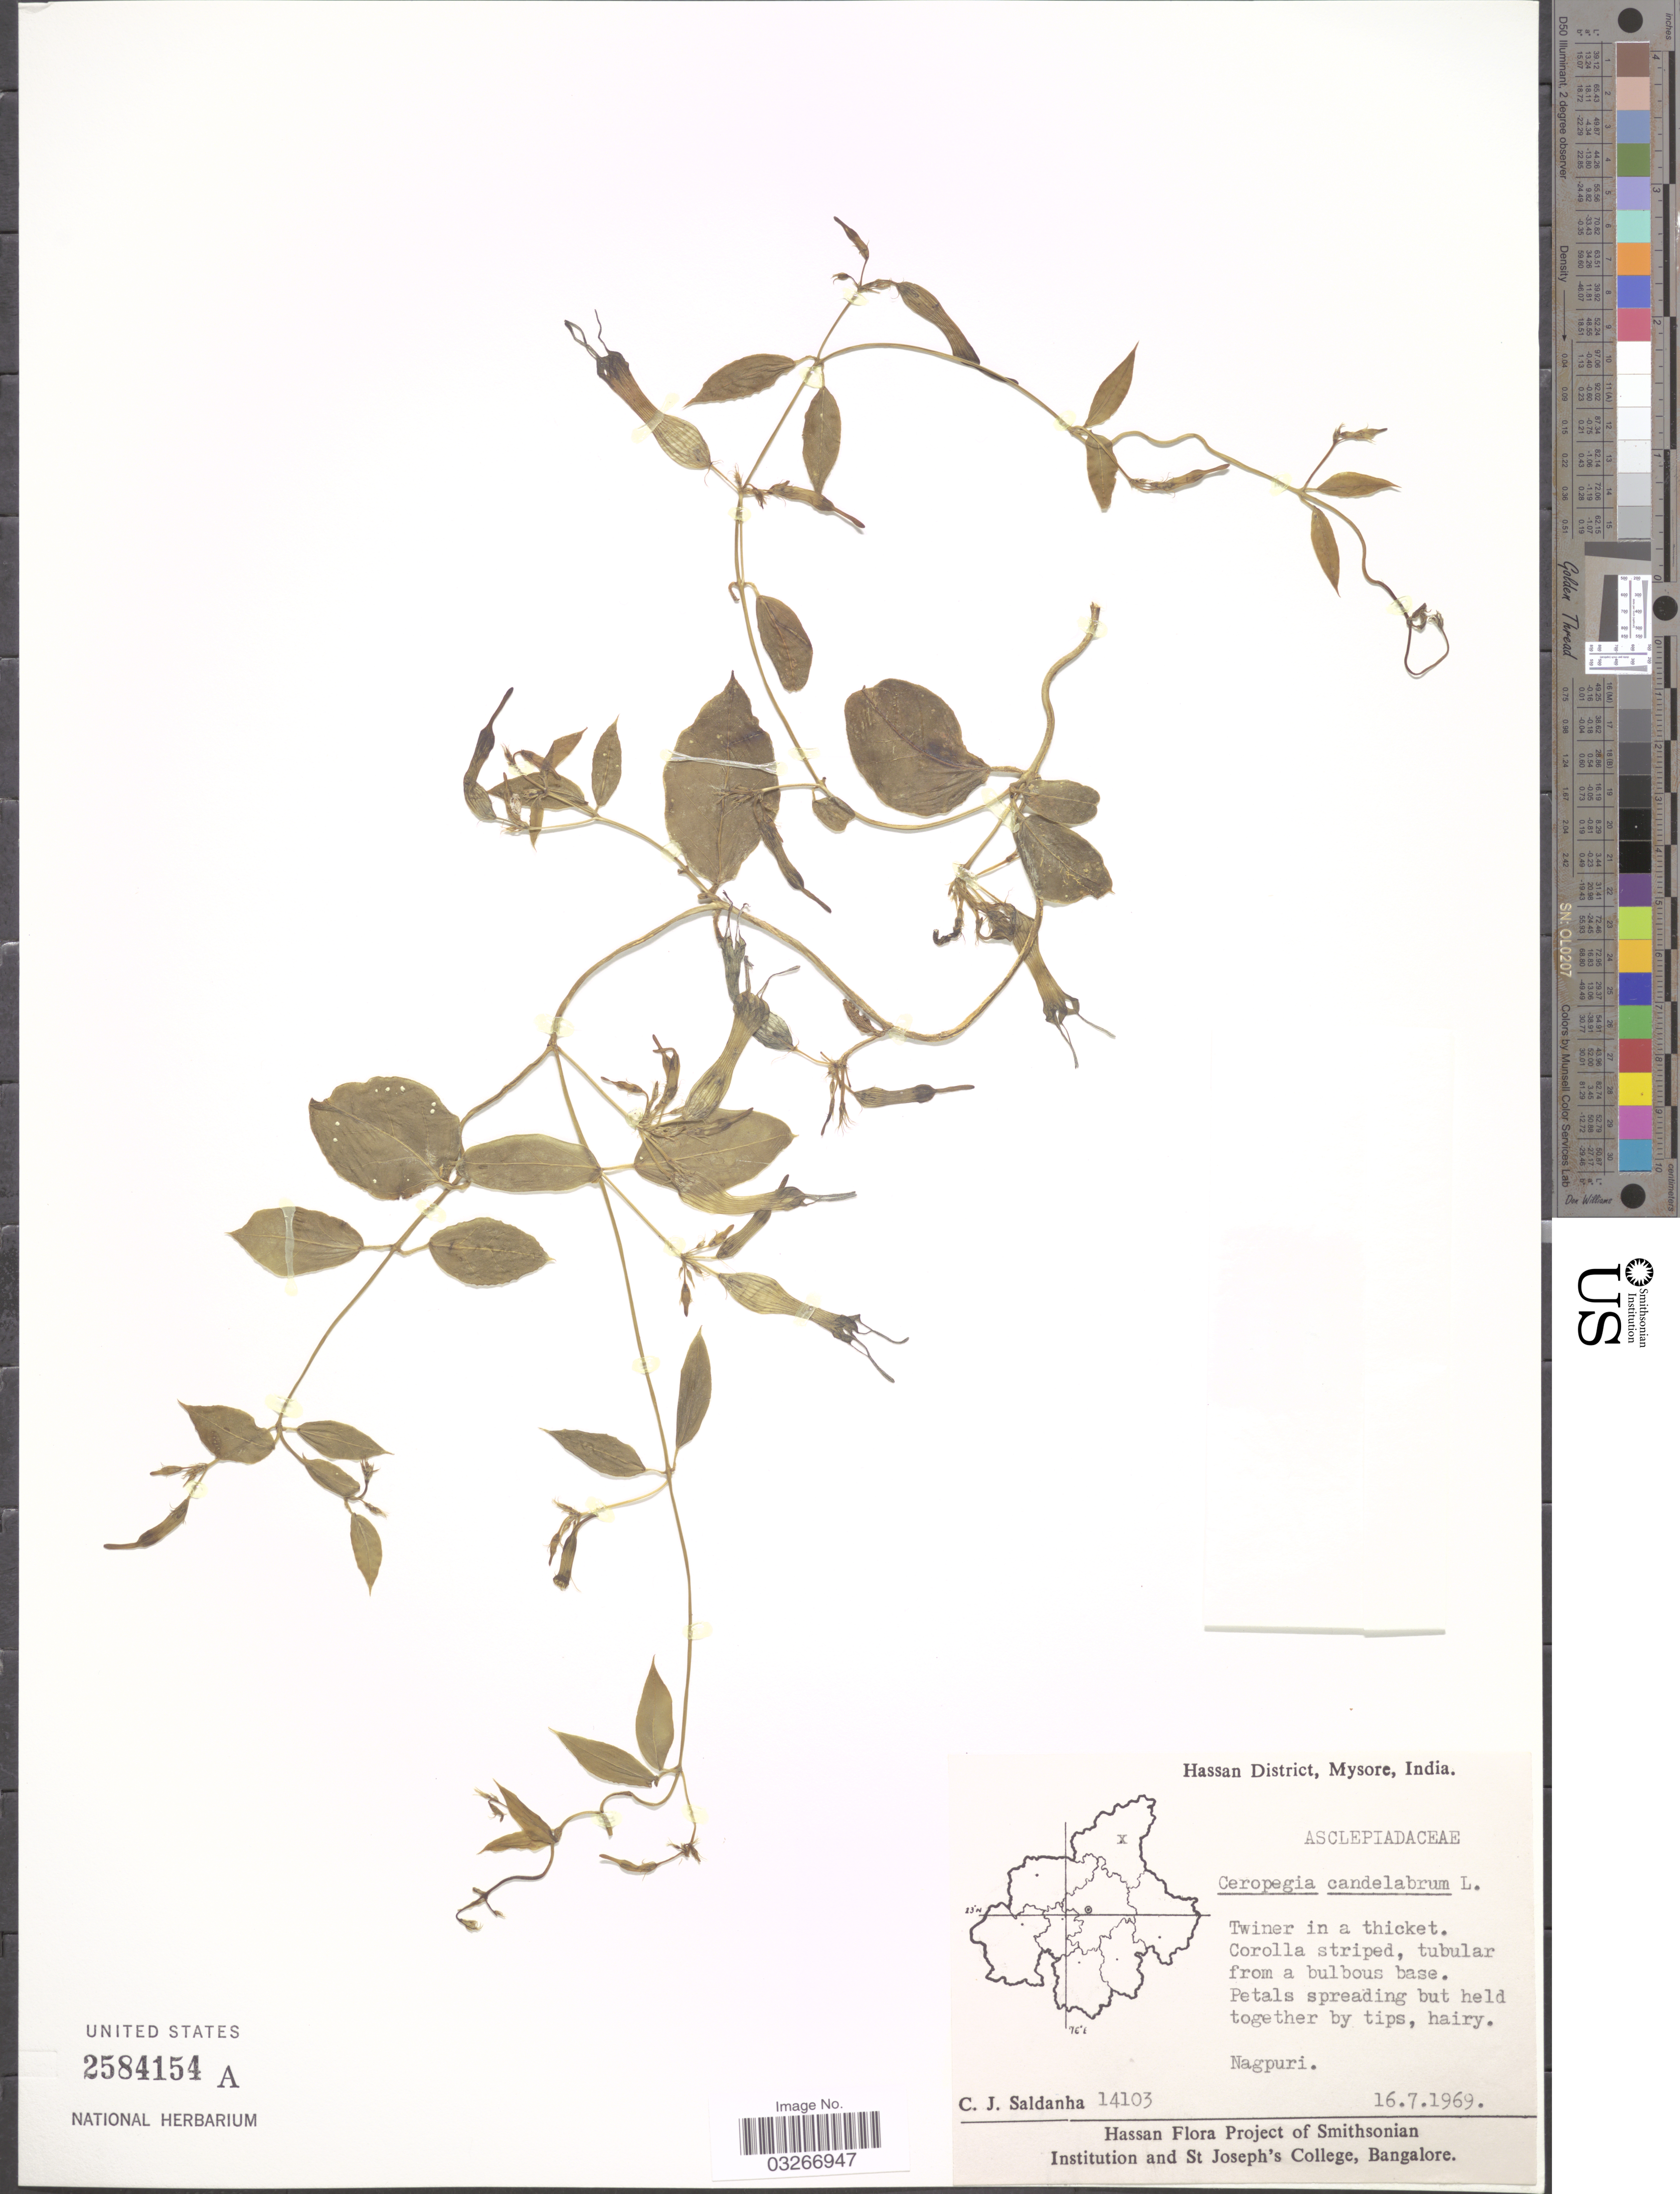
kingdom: Plantae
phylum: Tracheophyta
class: Magnoliopsida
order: Gentianales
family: Apocynaceae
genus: Ceropegia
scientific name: Ceropegia candelabrum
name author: L.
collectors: C. J. Saldanha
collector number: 14103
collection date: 1969-07-16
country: India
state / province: Karnataka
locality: Hassan District, Mysore. Nagpuri.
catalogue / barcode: US 2584154A